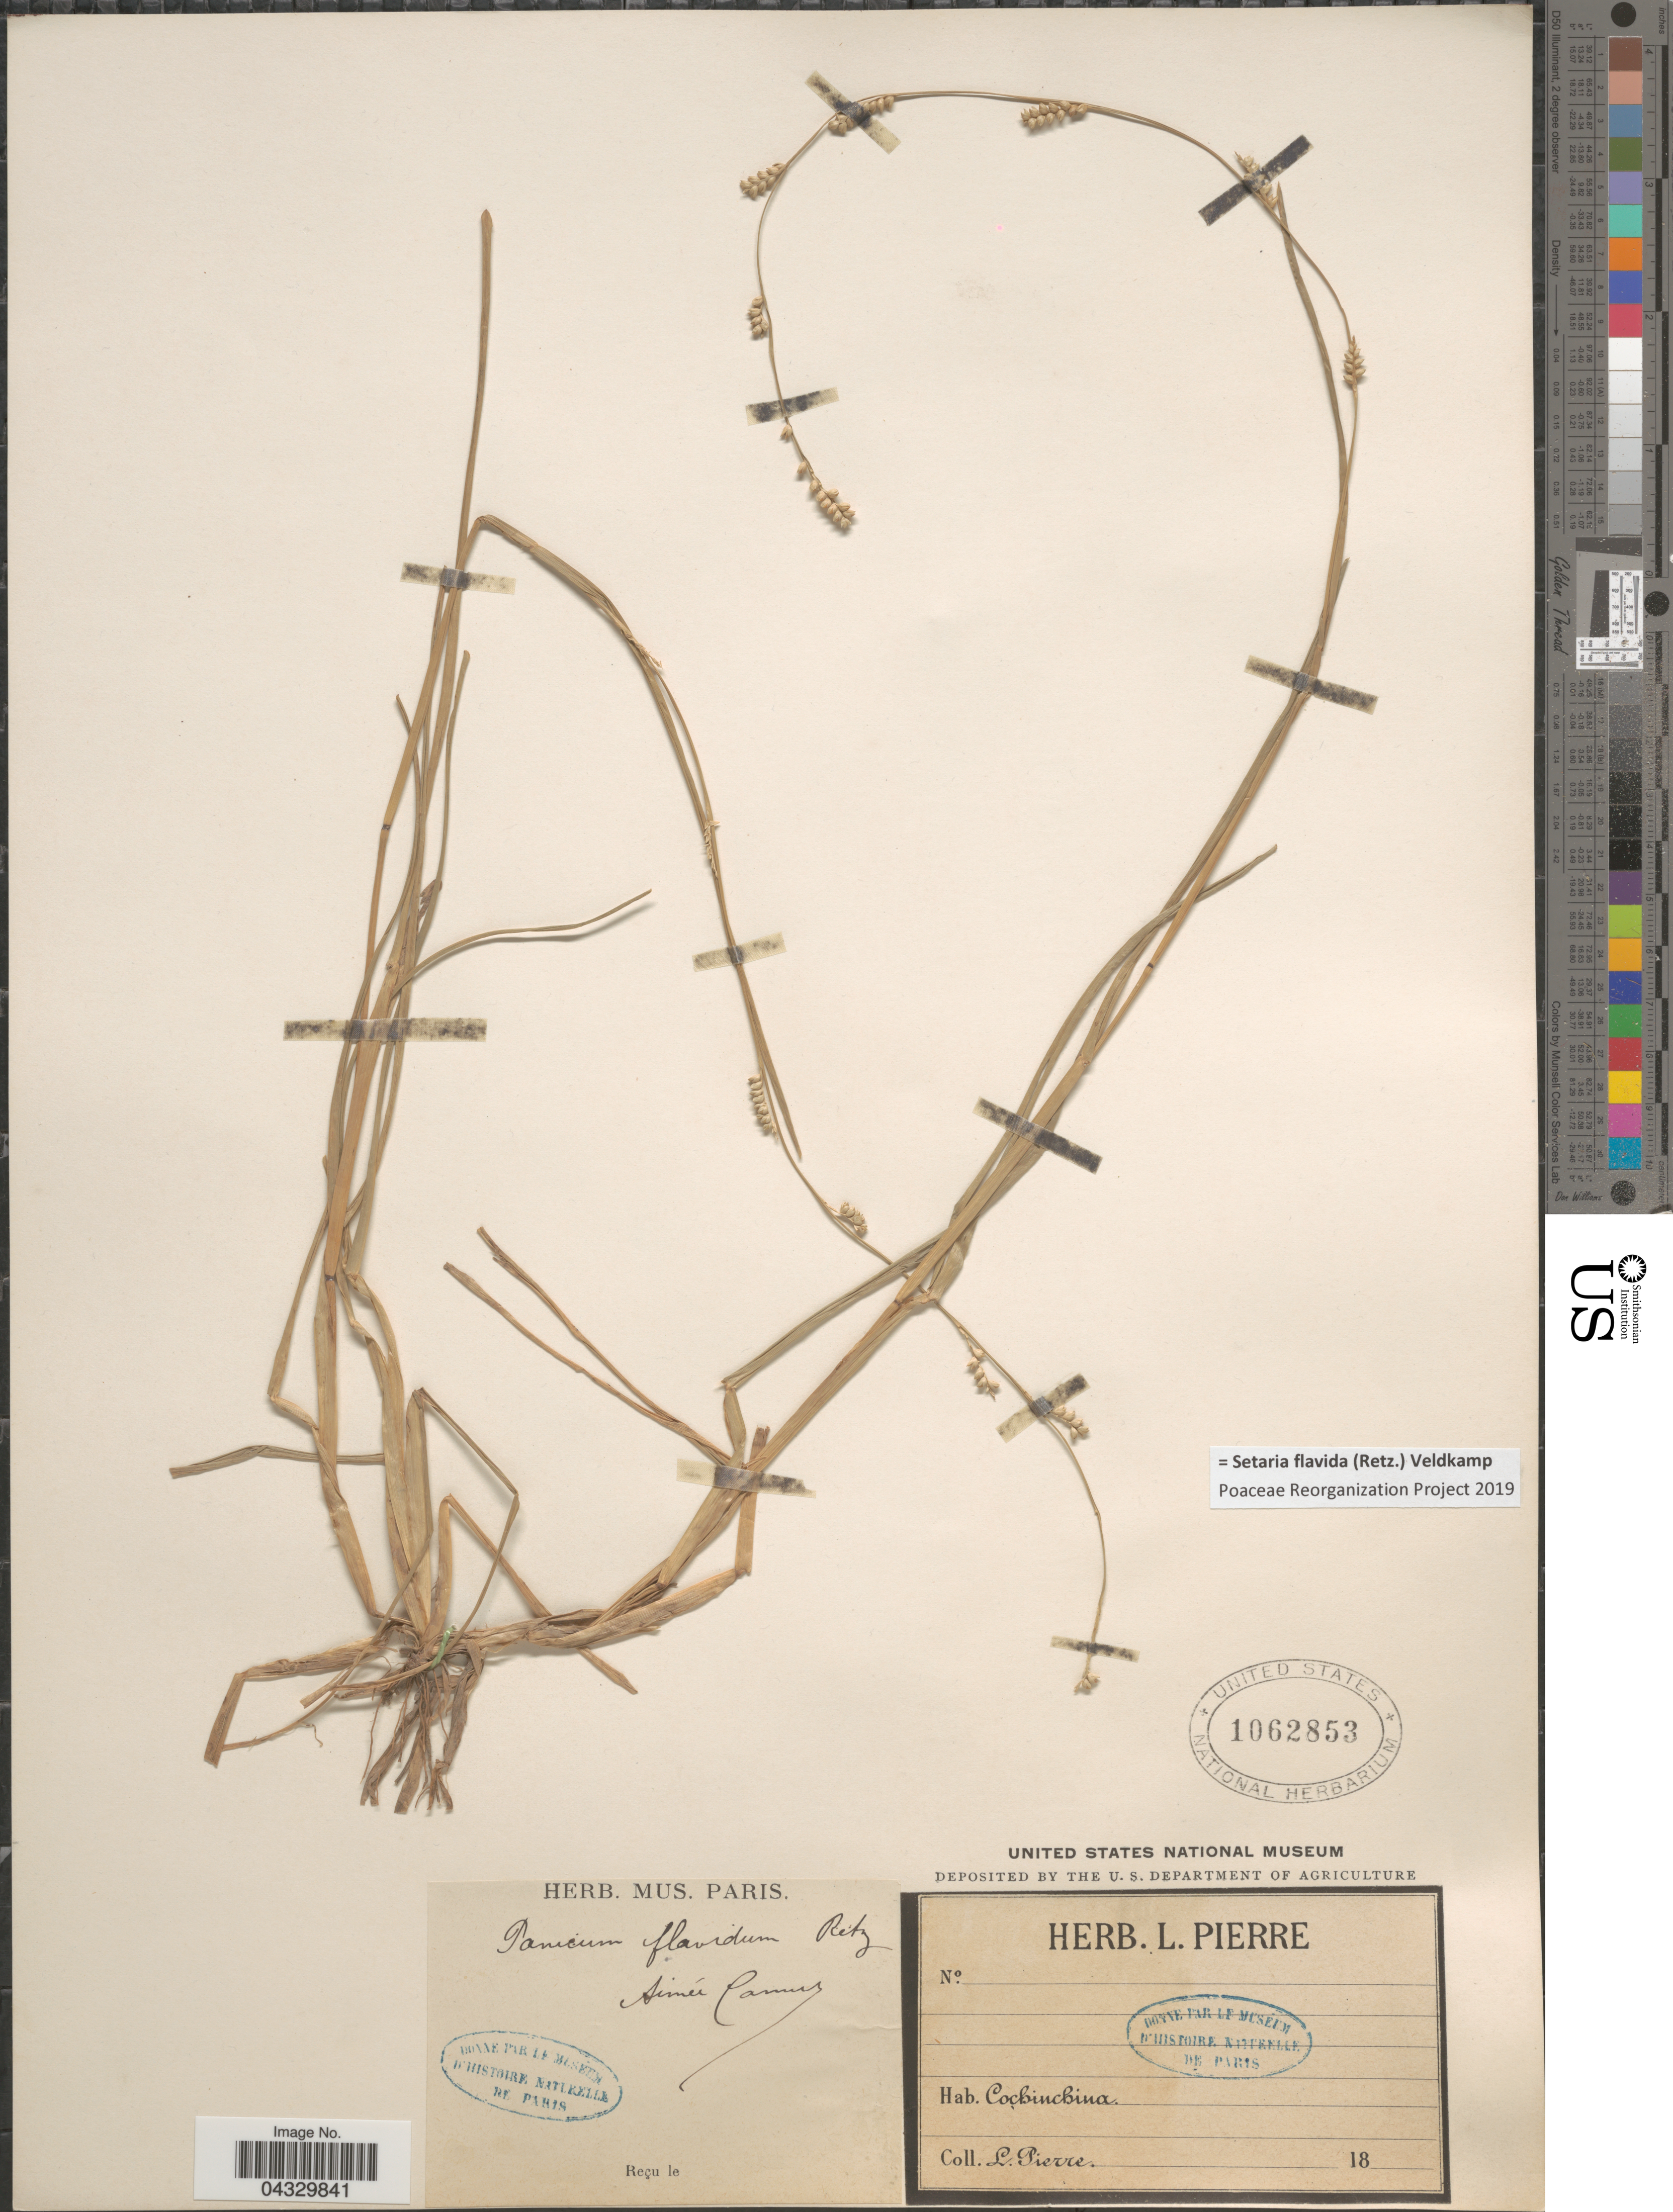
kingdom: Plantae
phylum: Tracheophyta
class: Liliopsida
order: Poales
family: Poaceae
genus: Setaria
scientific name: Setaria flavida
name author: (Retz.) Veldkamp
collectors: L. Pierre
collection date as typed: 18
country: Vietnam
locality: Cochinchina.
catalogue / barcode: US 1062853